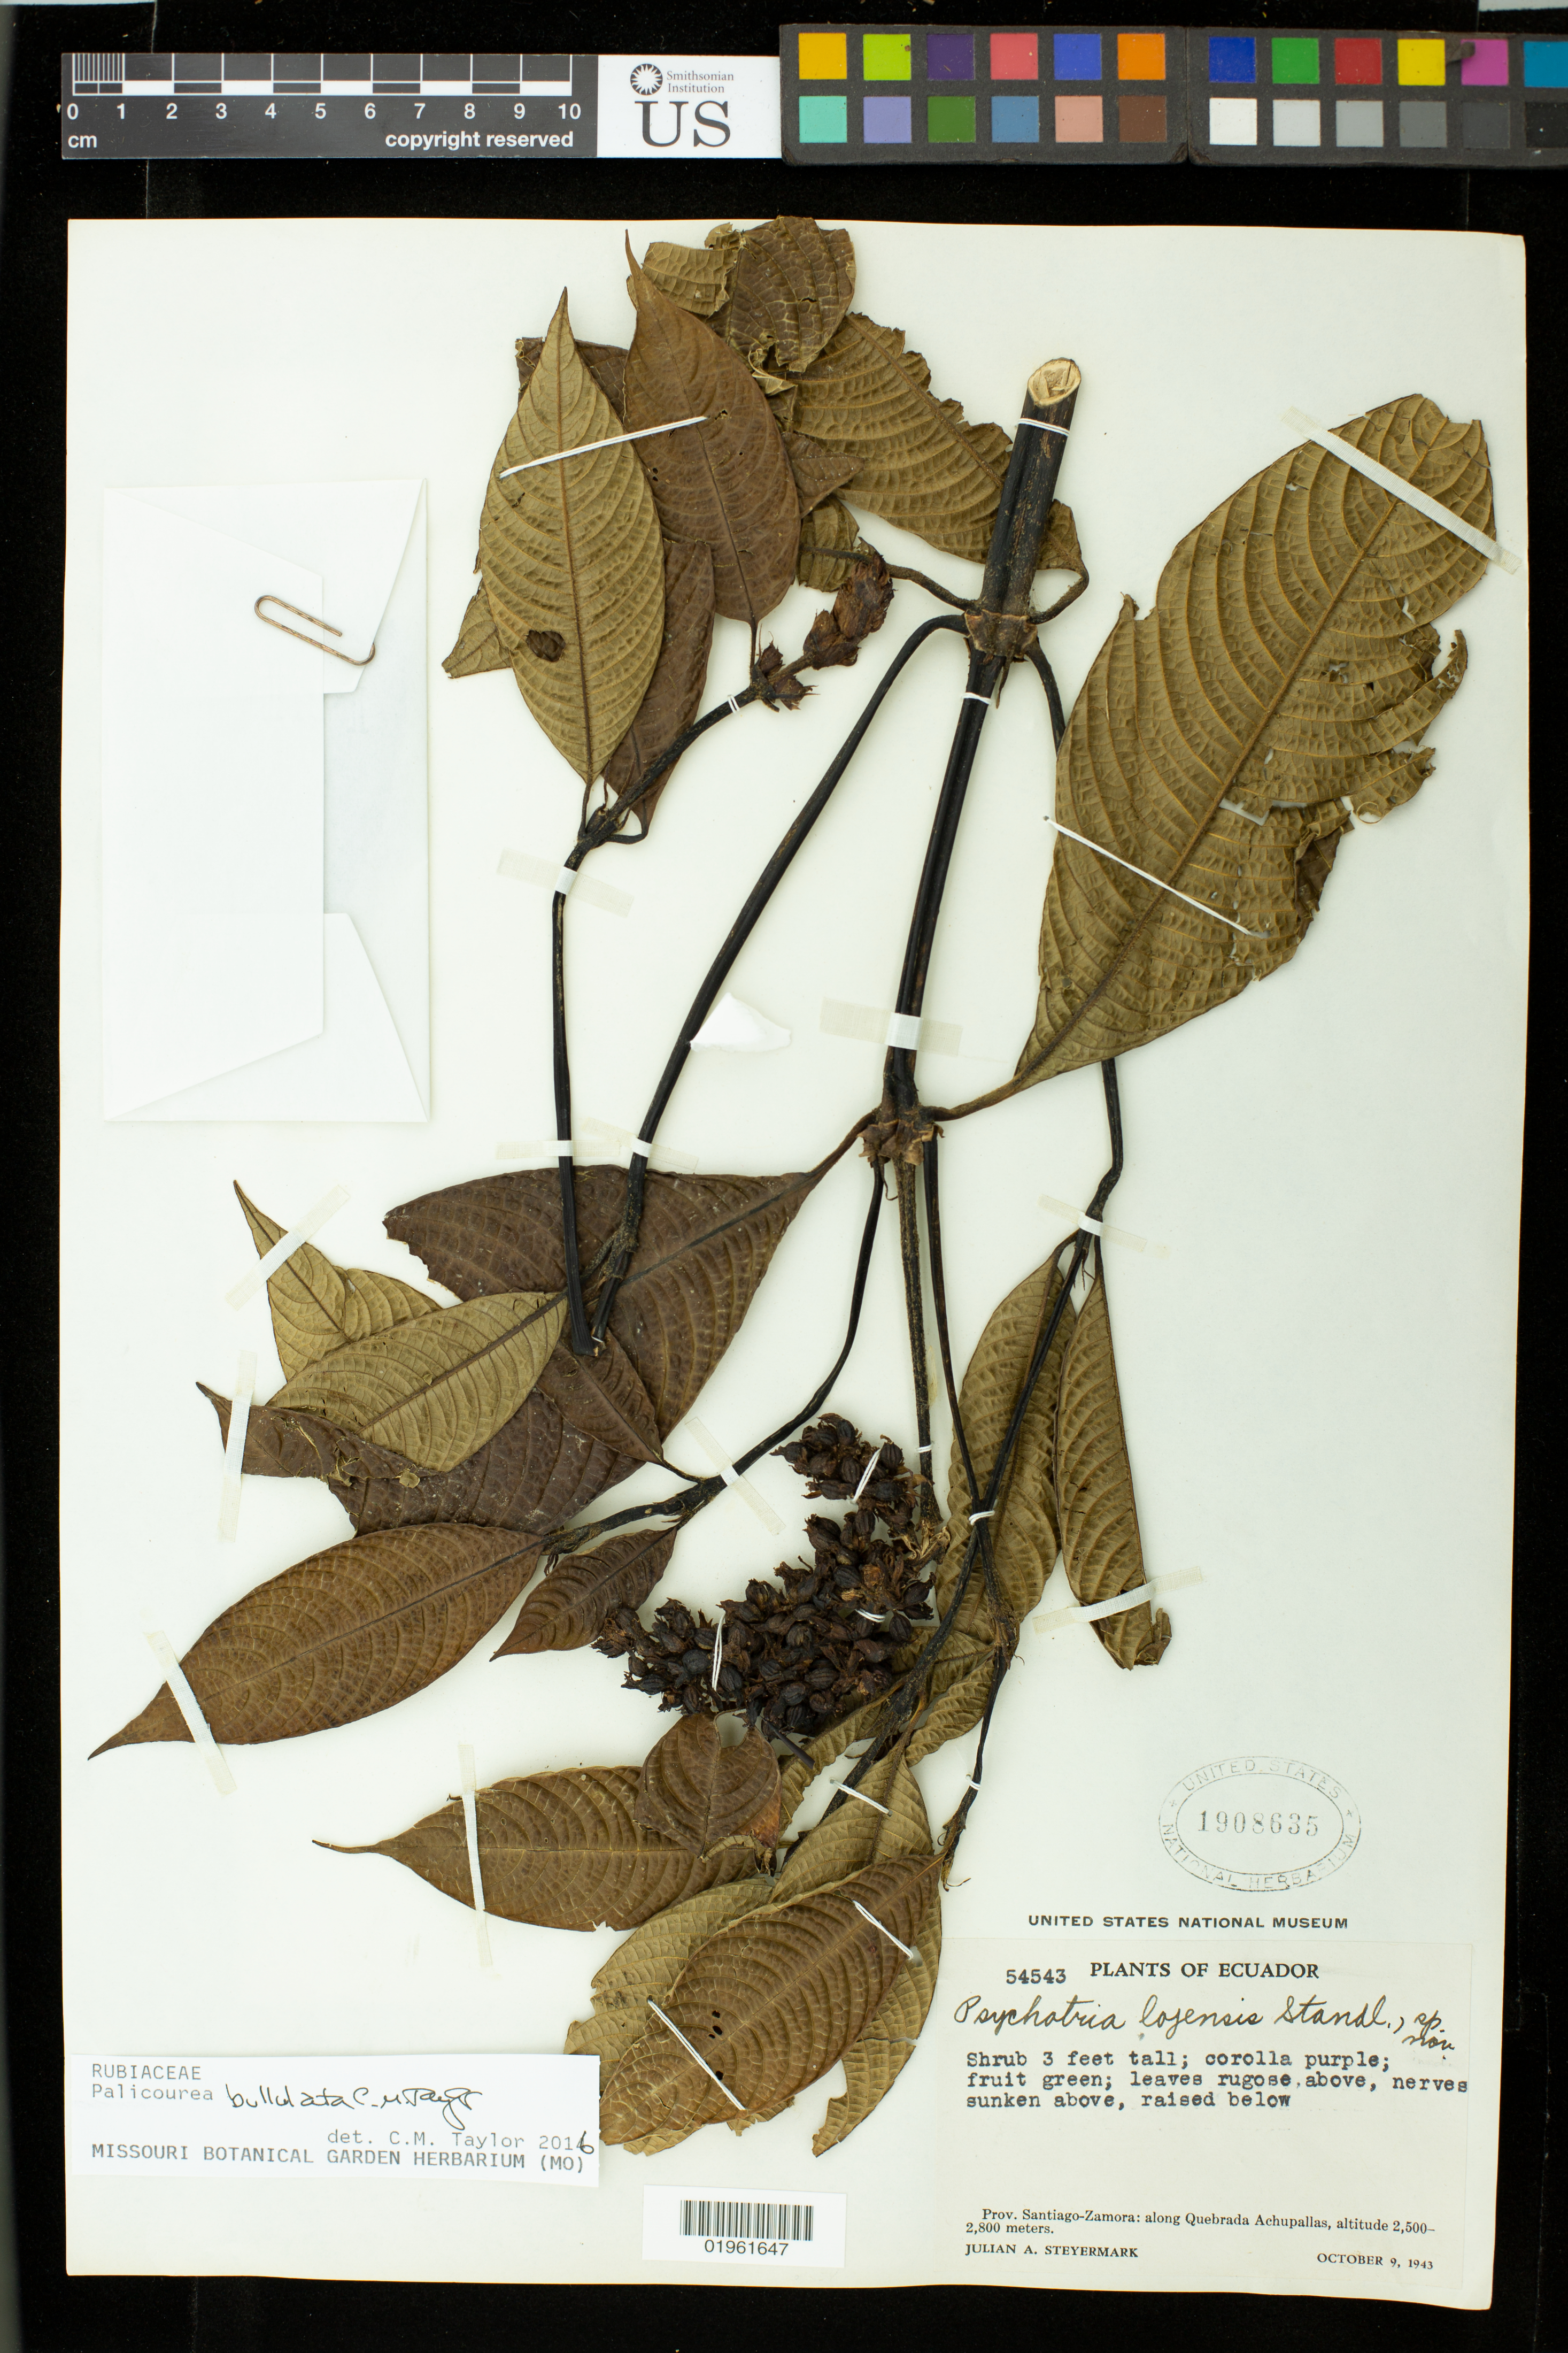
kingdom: Plantae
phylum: Tracheophyta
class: Magnoliopsida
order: Gentianales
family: Rubiaceae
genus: Palicourea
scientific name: Palicourea bullulata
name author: C.M. Taylor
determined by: Taylor, Charlotte M.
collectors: J. Steyermark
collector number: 54543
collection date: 1943-10-09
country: Ecuador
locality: Ecuador, Prov. Santiago-Zamora: along Quebrada Achupallas.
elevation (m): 2500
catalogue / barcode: US 1908635